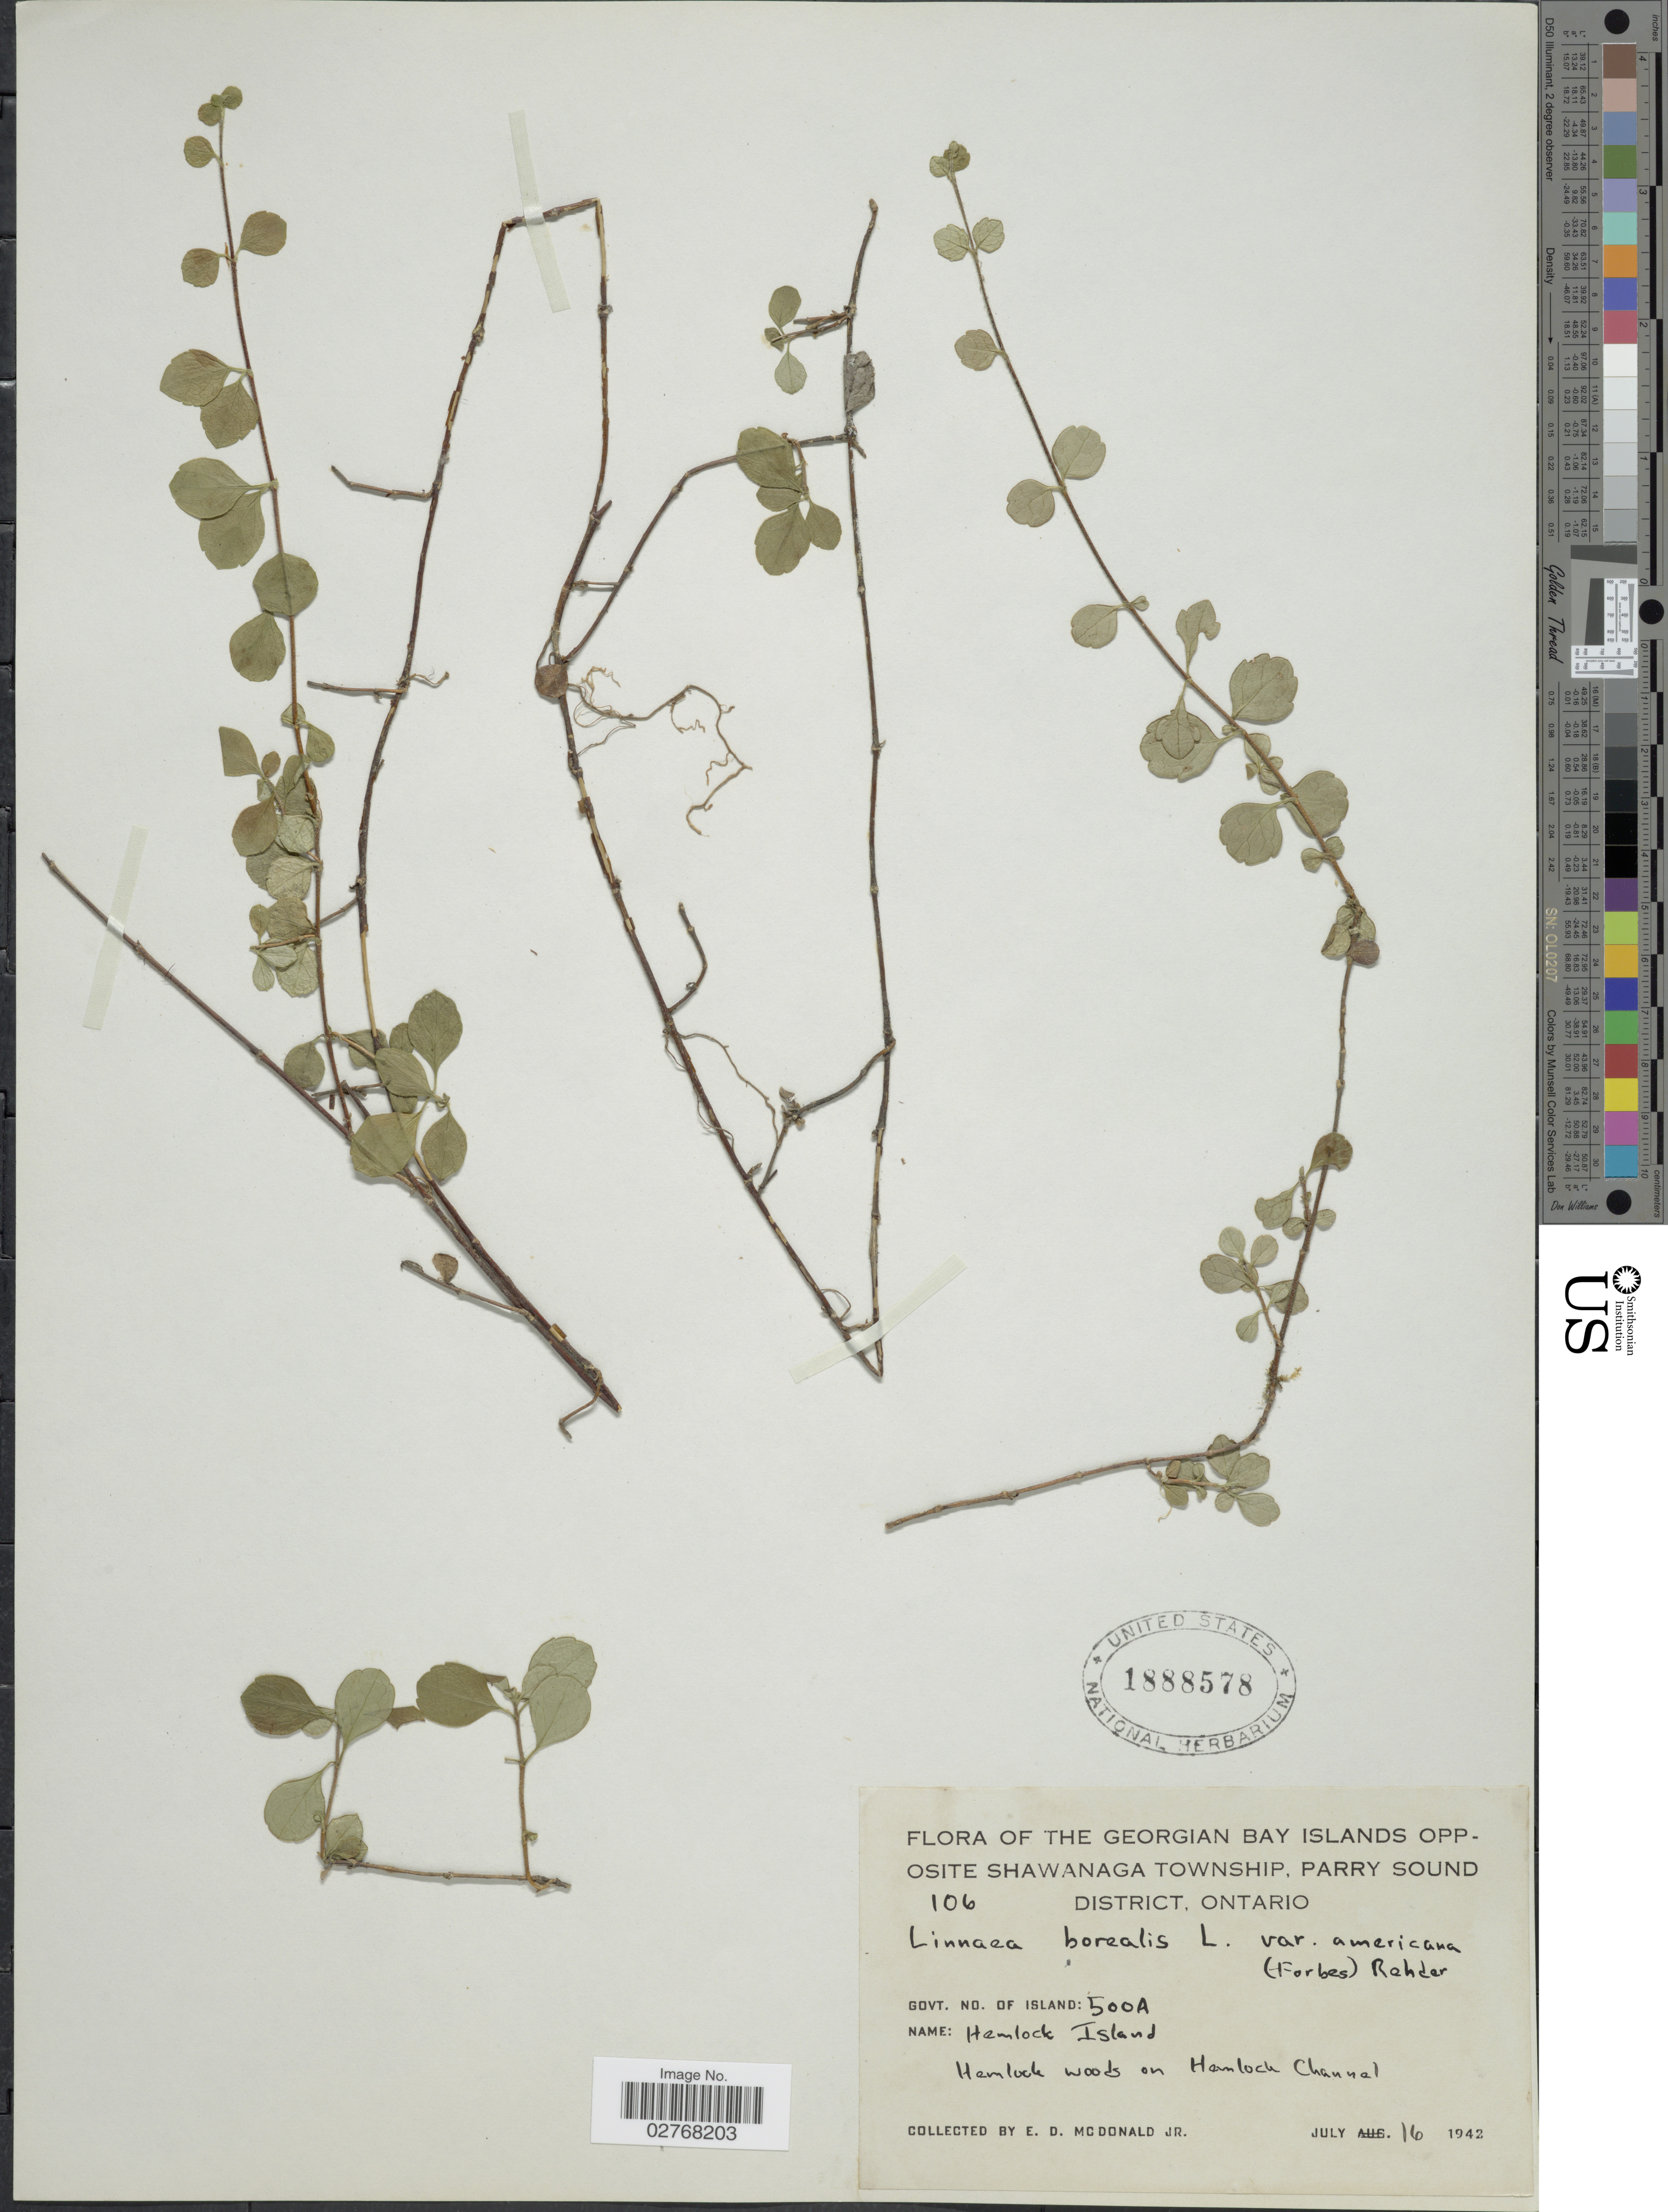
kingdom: Plantae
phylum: Tracheophyta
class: Magnoliopsida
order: Dipsacales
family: Caprifoliaceae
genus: Linnaea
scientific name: Linnaea borealis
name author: L.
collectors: E. D. McDonald Jr.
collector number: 106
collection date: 1942-07-16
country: Canada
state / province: Ontario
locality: The Georgian Bay Islands Opposite Shawanaga Township, Parry Sound District. Govt. no. of island: 500A. Hemlock Island. Hemlock woods on Hemlock Channel.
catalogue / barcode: US 1888578